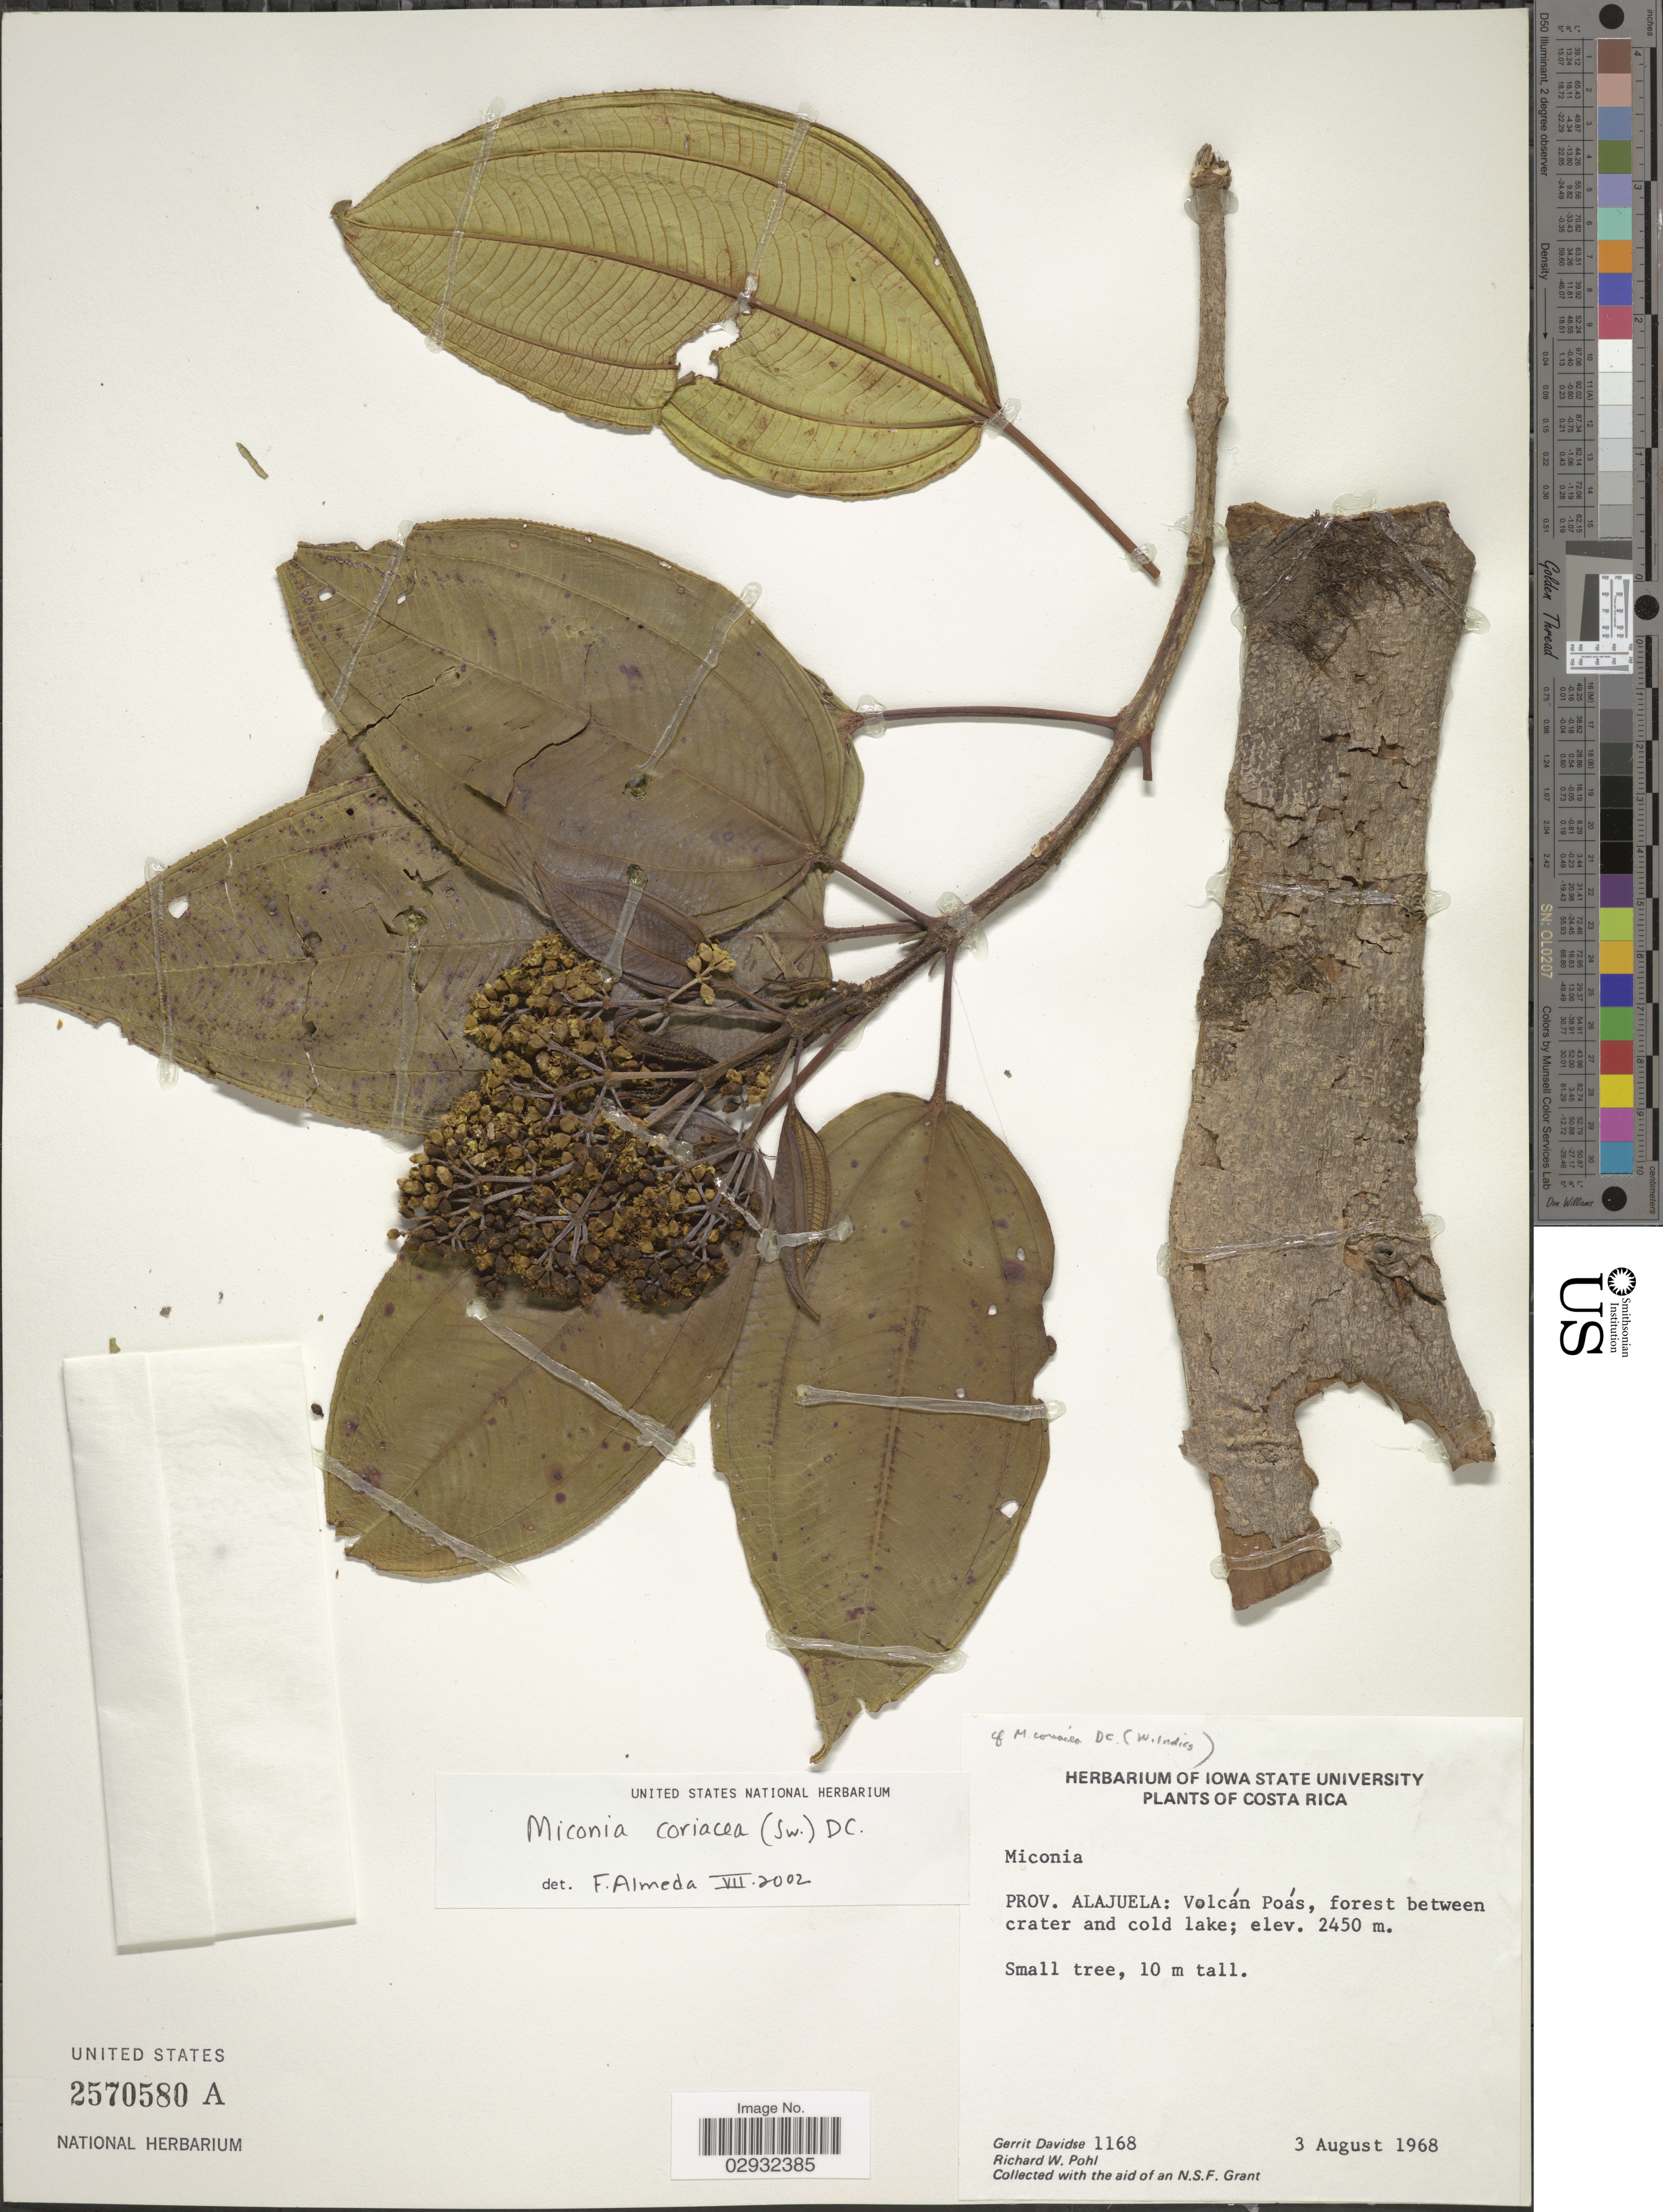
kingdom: Plantae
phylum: Tracheophyta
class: Magnoliopsida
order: Myrtales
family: Melastomataceae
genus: Miconia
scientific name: Miconia coriacea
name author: (Sw.) DC.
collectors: G. Davidse, R. W. Pohl & N. Grant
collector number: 1168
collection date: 1968-08-03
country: Costa Rica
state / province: Alajuela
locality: Volcán Poás, forest between crater and cold lake.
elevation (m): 2450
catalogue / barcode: US 2570580A